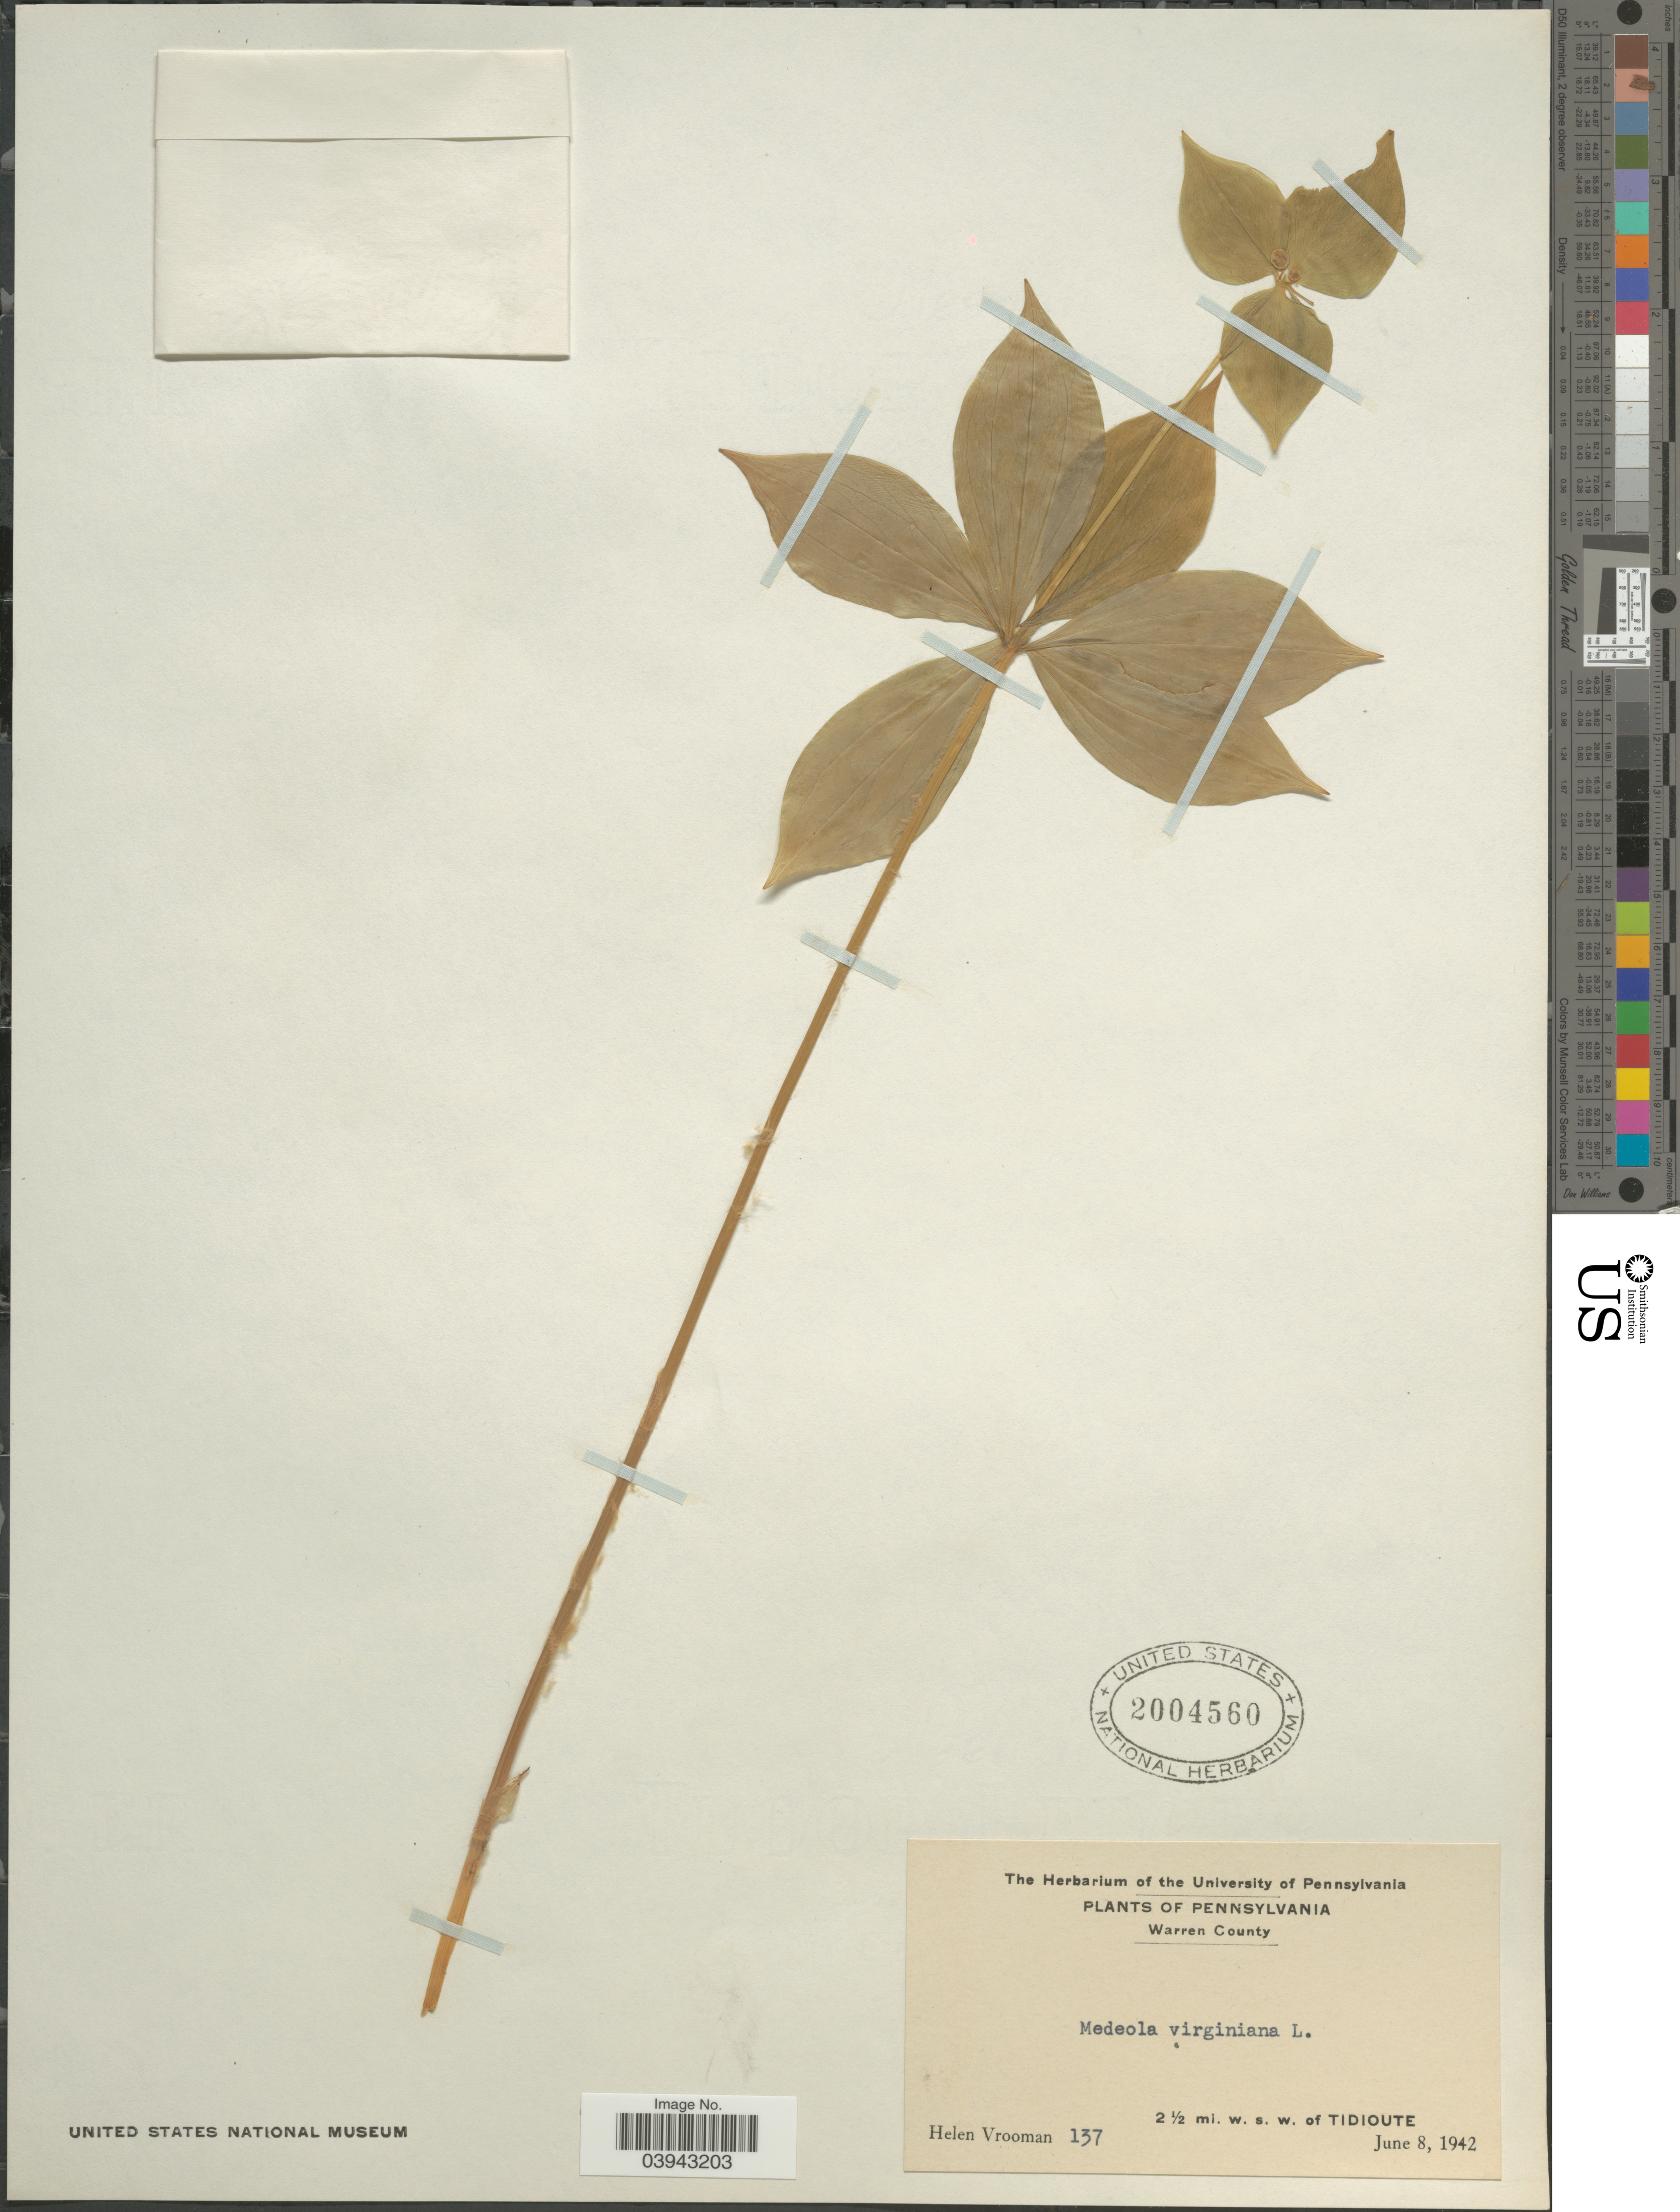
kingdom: Plantae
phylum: Tracheophyta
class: Liliopsida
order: Liliales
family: Liliaceae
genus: Medeola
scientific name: Medeola virginiana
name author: (L.) Desf.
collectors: H. Vrooman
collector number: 137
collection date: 1942-06-08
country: United States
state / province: Pennsylvania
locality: Warren County. 2 ½ mi. w. s. w. of Tidioute.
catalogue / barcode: US 2004560